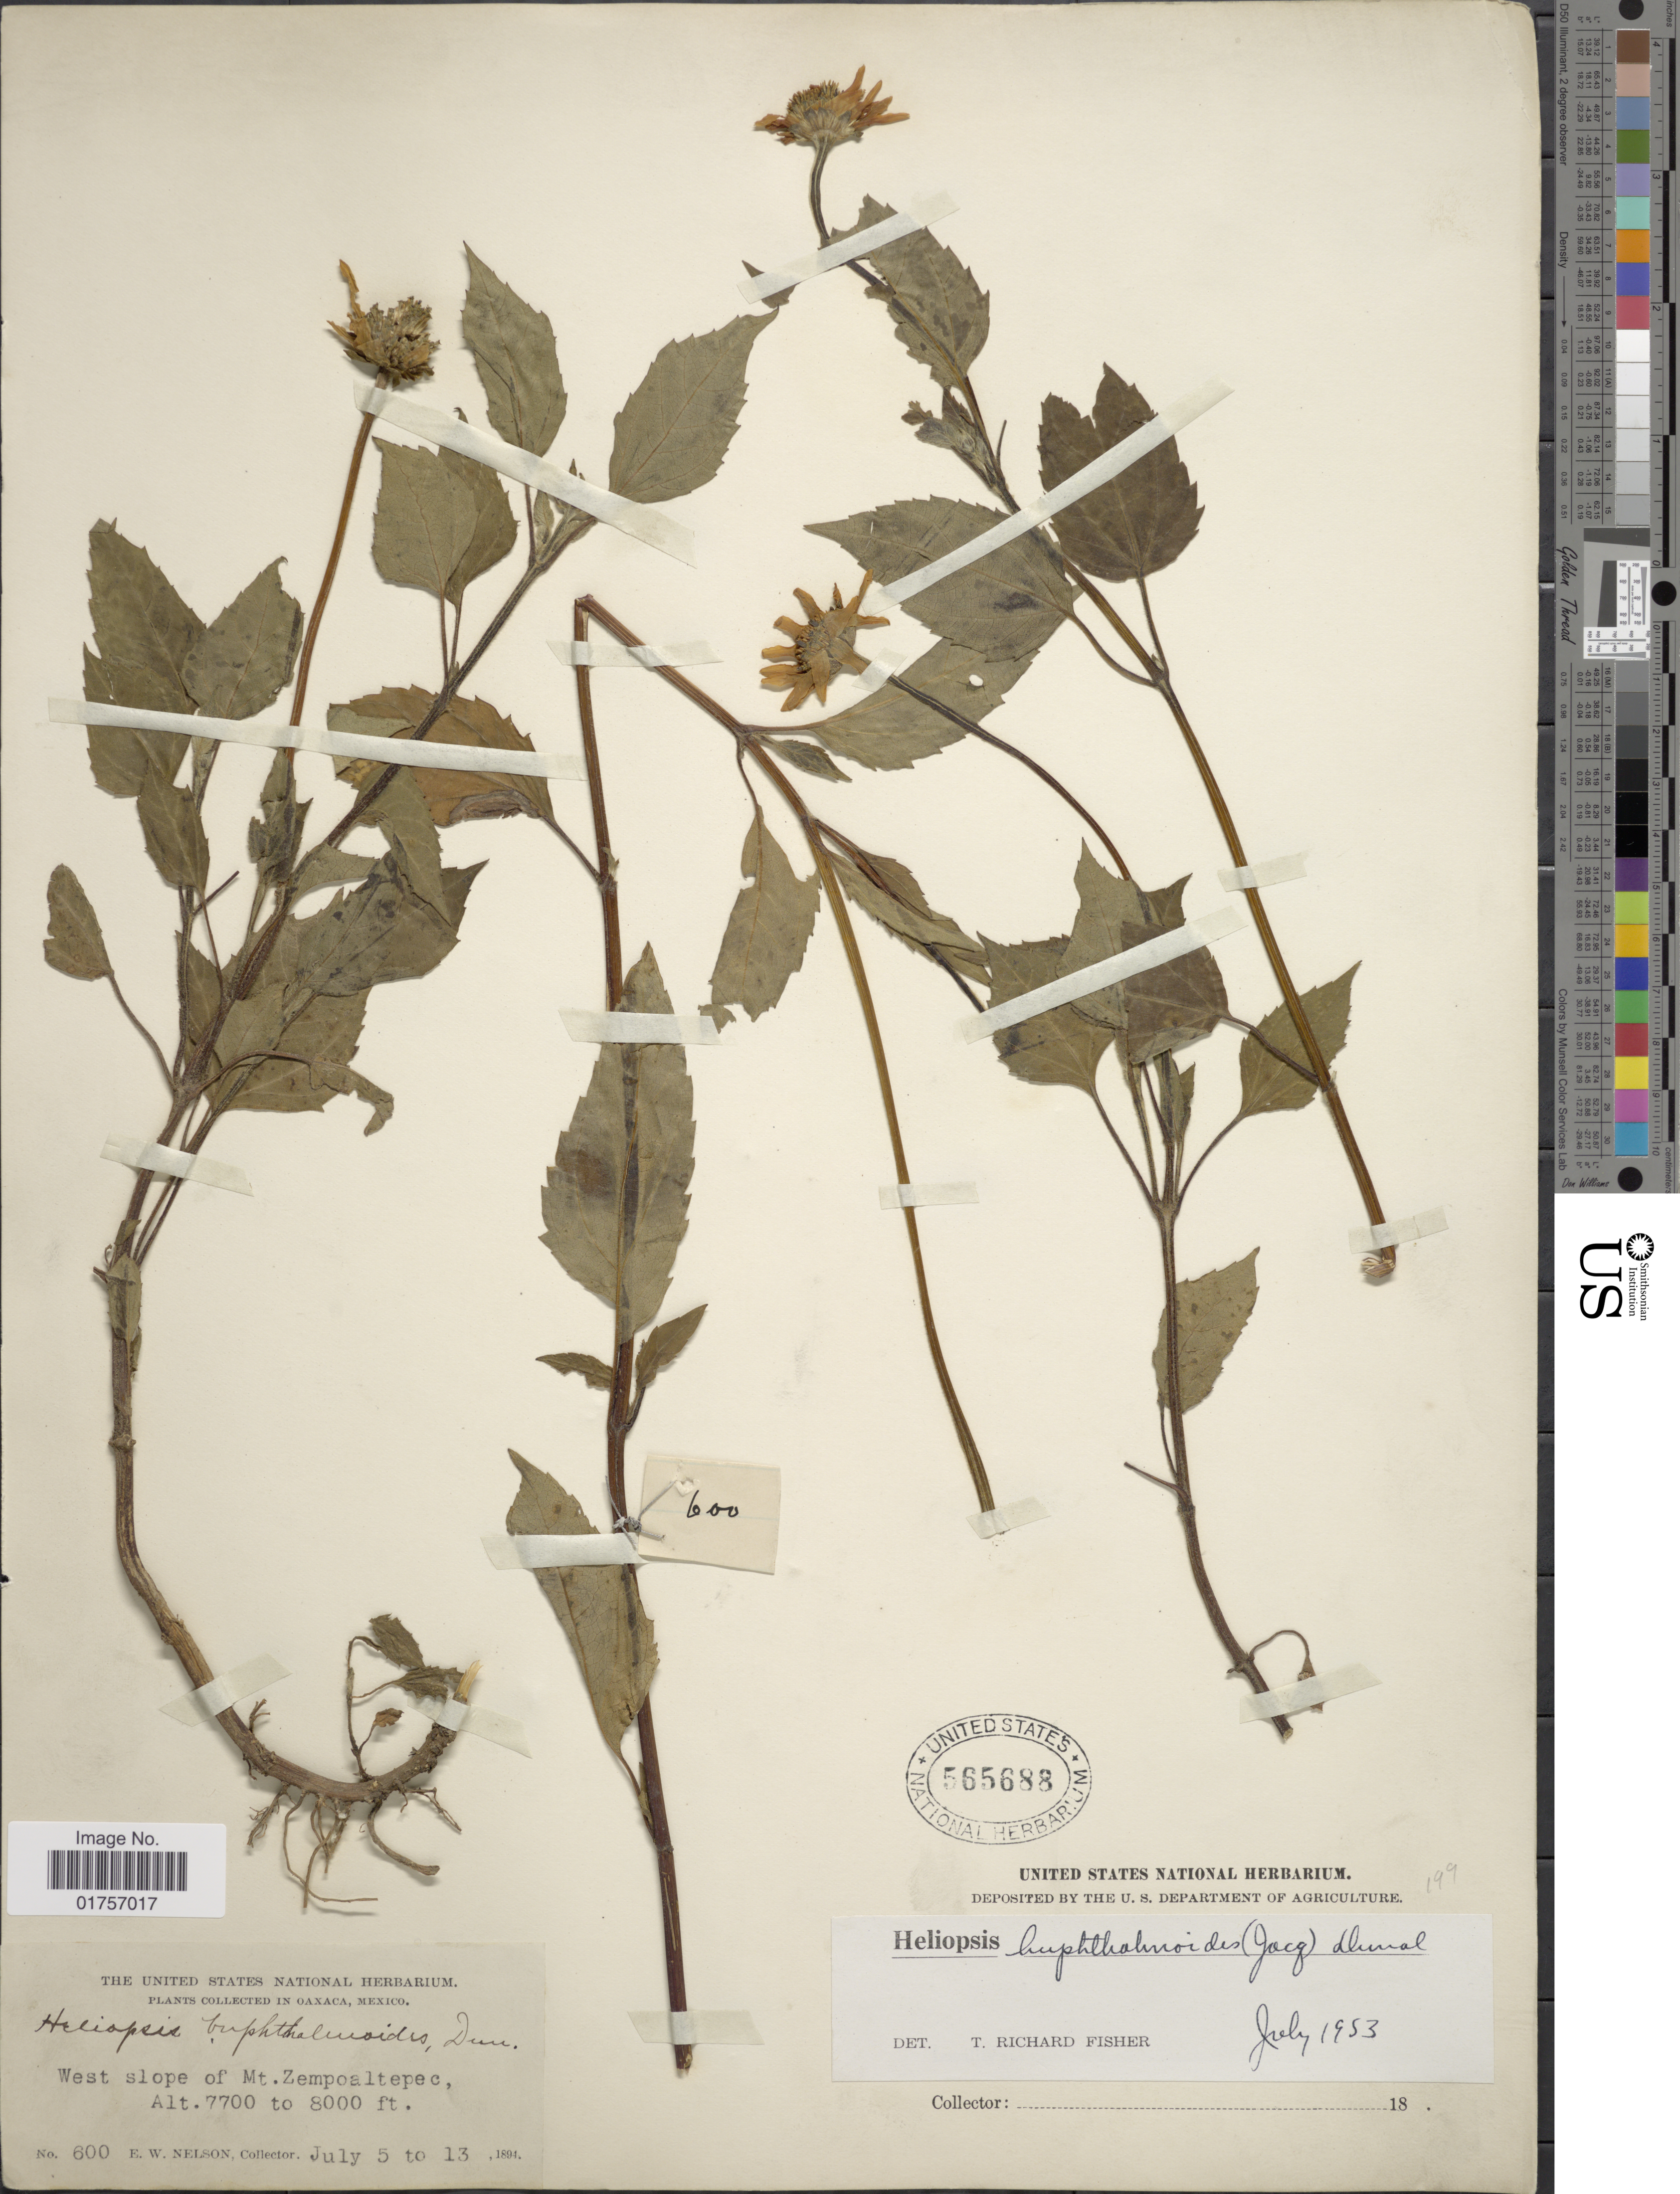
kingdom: Plantae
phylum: Tracheophyta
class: Magnoliopsida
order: Asterales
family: Asteraceae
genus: Heliopsis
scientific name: Heliopsis buphthalmoides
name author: (Jacq.) Dunal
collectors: E. W. Nelson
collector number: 600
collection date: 1894-07-05/1894-07-13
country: Mexico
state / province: Oaxaca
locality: West slope of Mt. Zempoaltepec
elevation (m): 2347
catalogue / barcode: US 565688